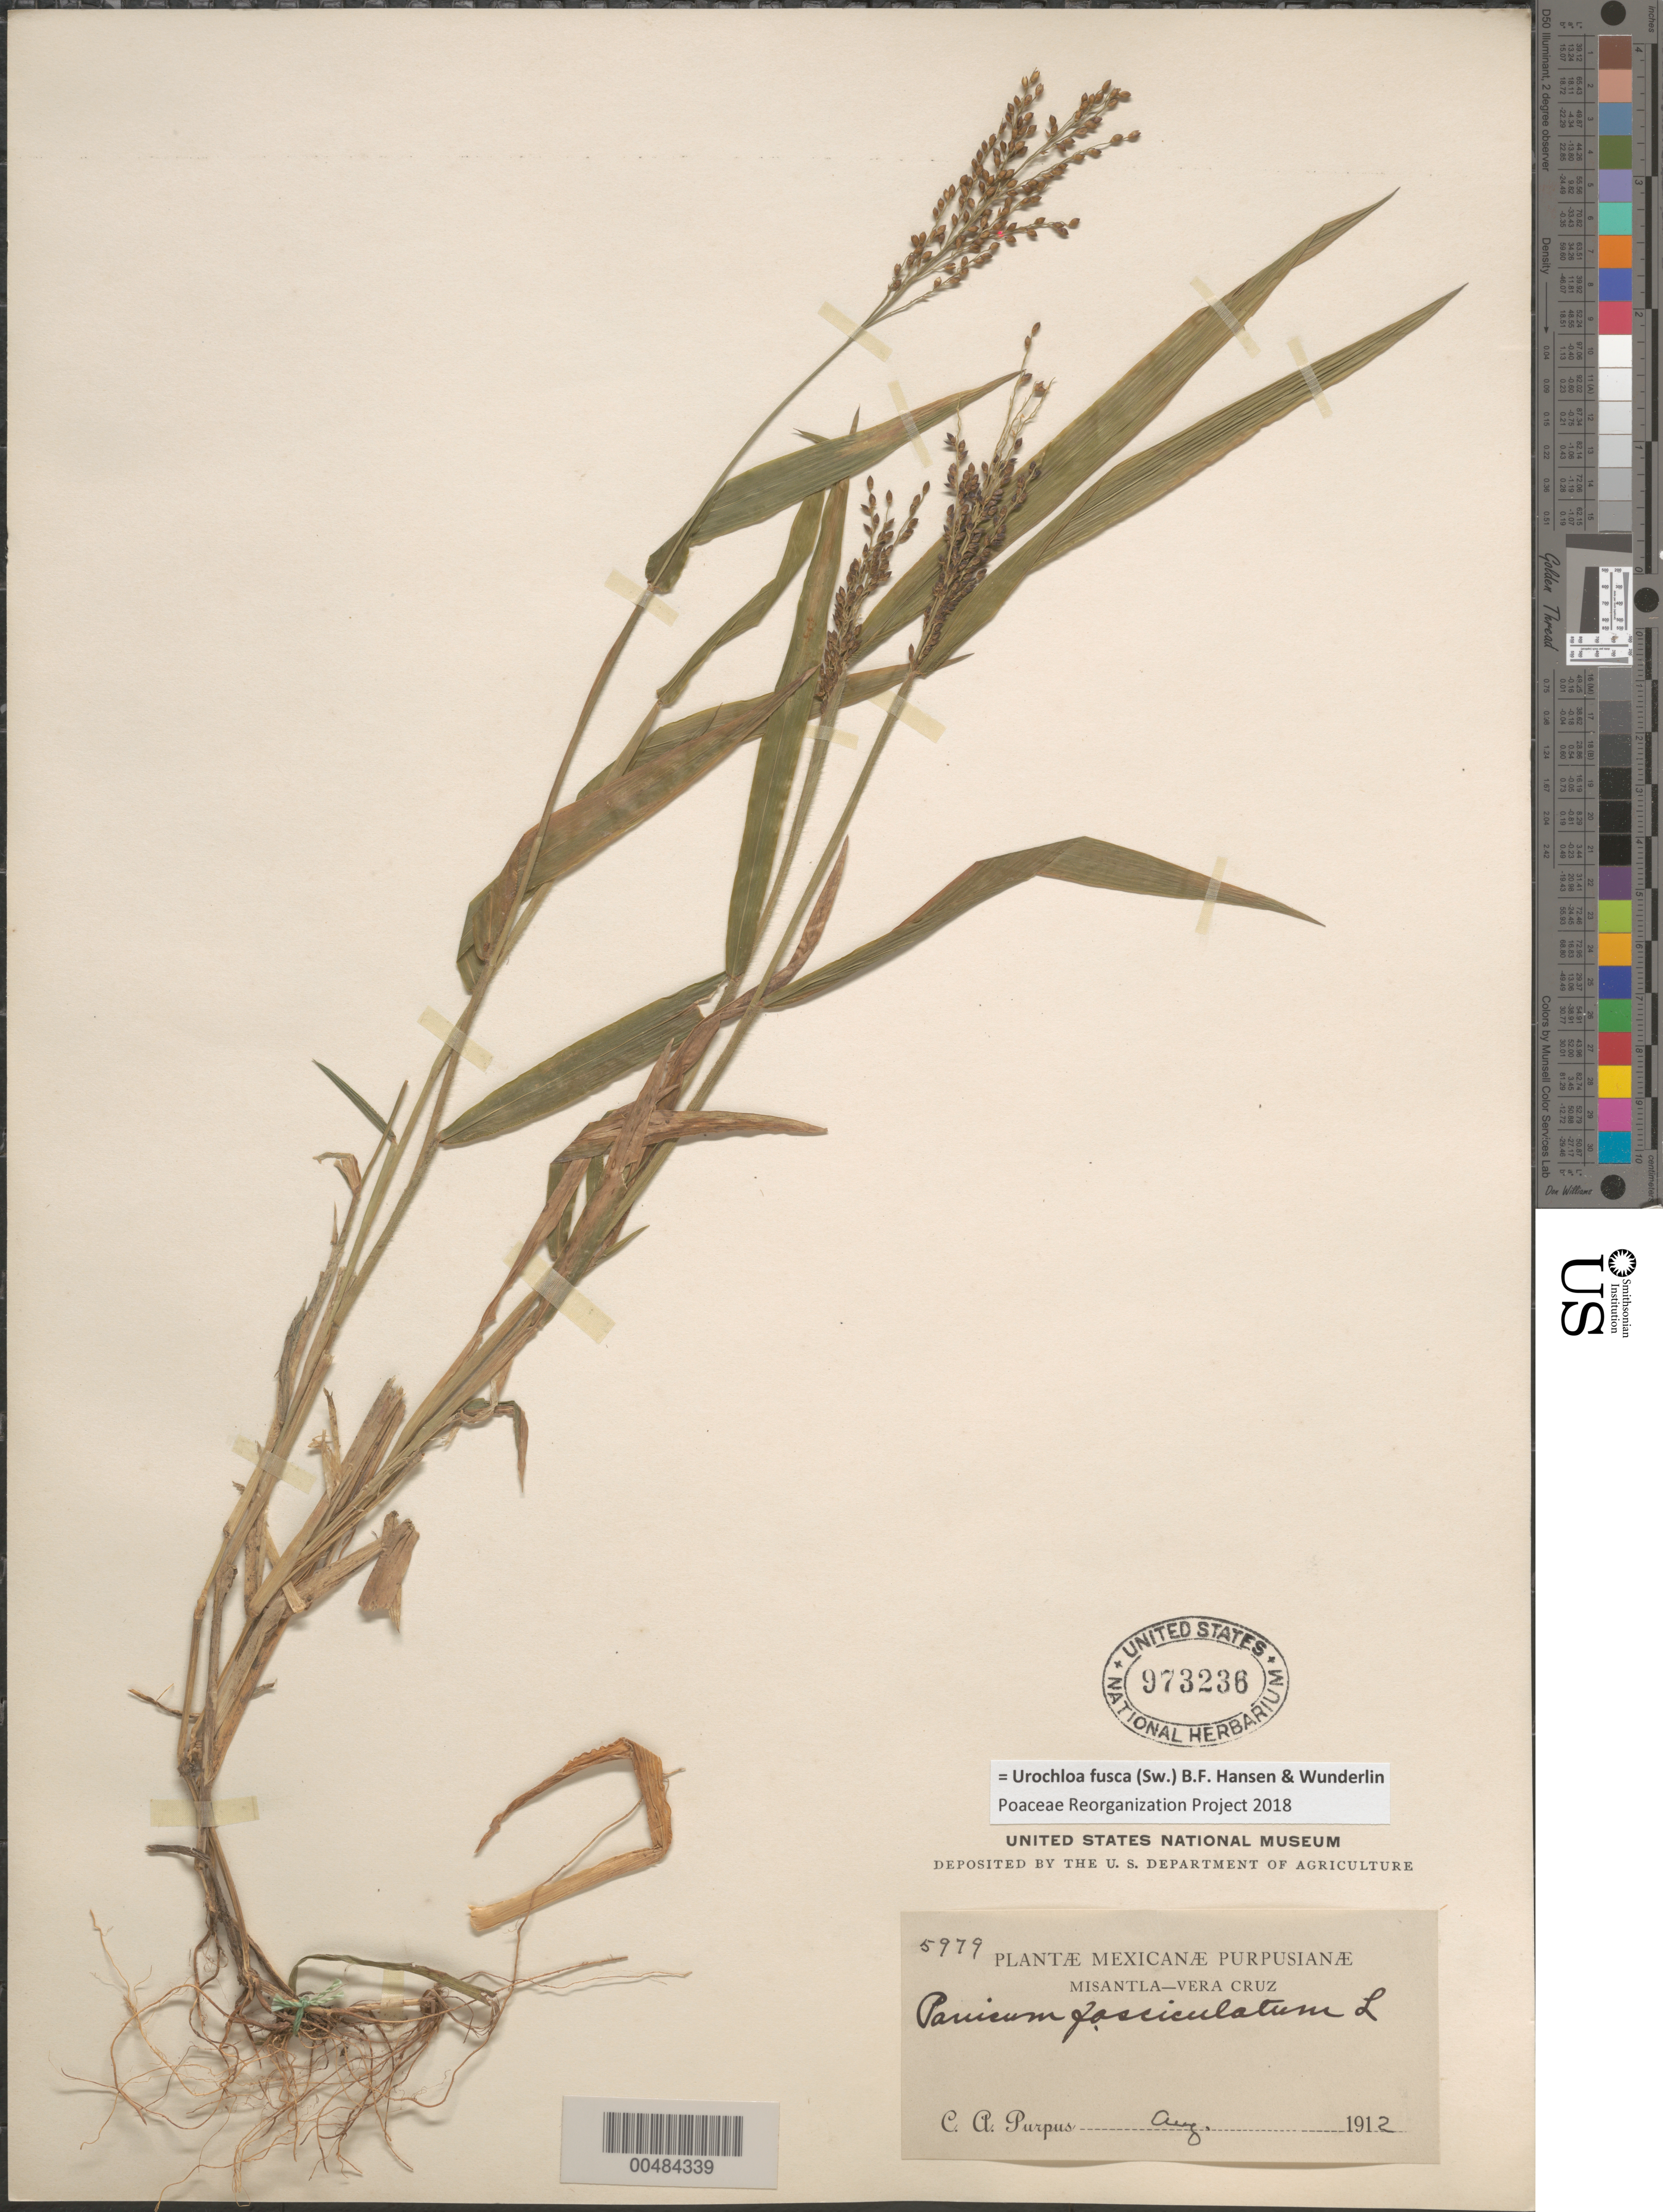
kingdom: Plantae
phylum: Tracheophyta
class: Liliopsida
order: Poales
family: Poaceae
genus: Brachiaria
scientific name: Brachiaria fasciculata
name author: (Sw.) Parodi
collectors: C. A. Purpus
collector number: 5979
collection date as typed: Aug 1912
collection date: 1912-08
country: Mexico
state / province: Veracruz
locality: Misantla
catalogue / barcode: US 973236